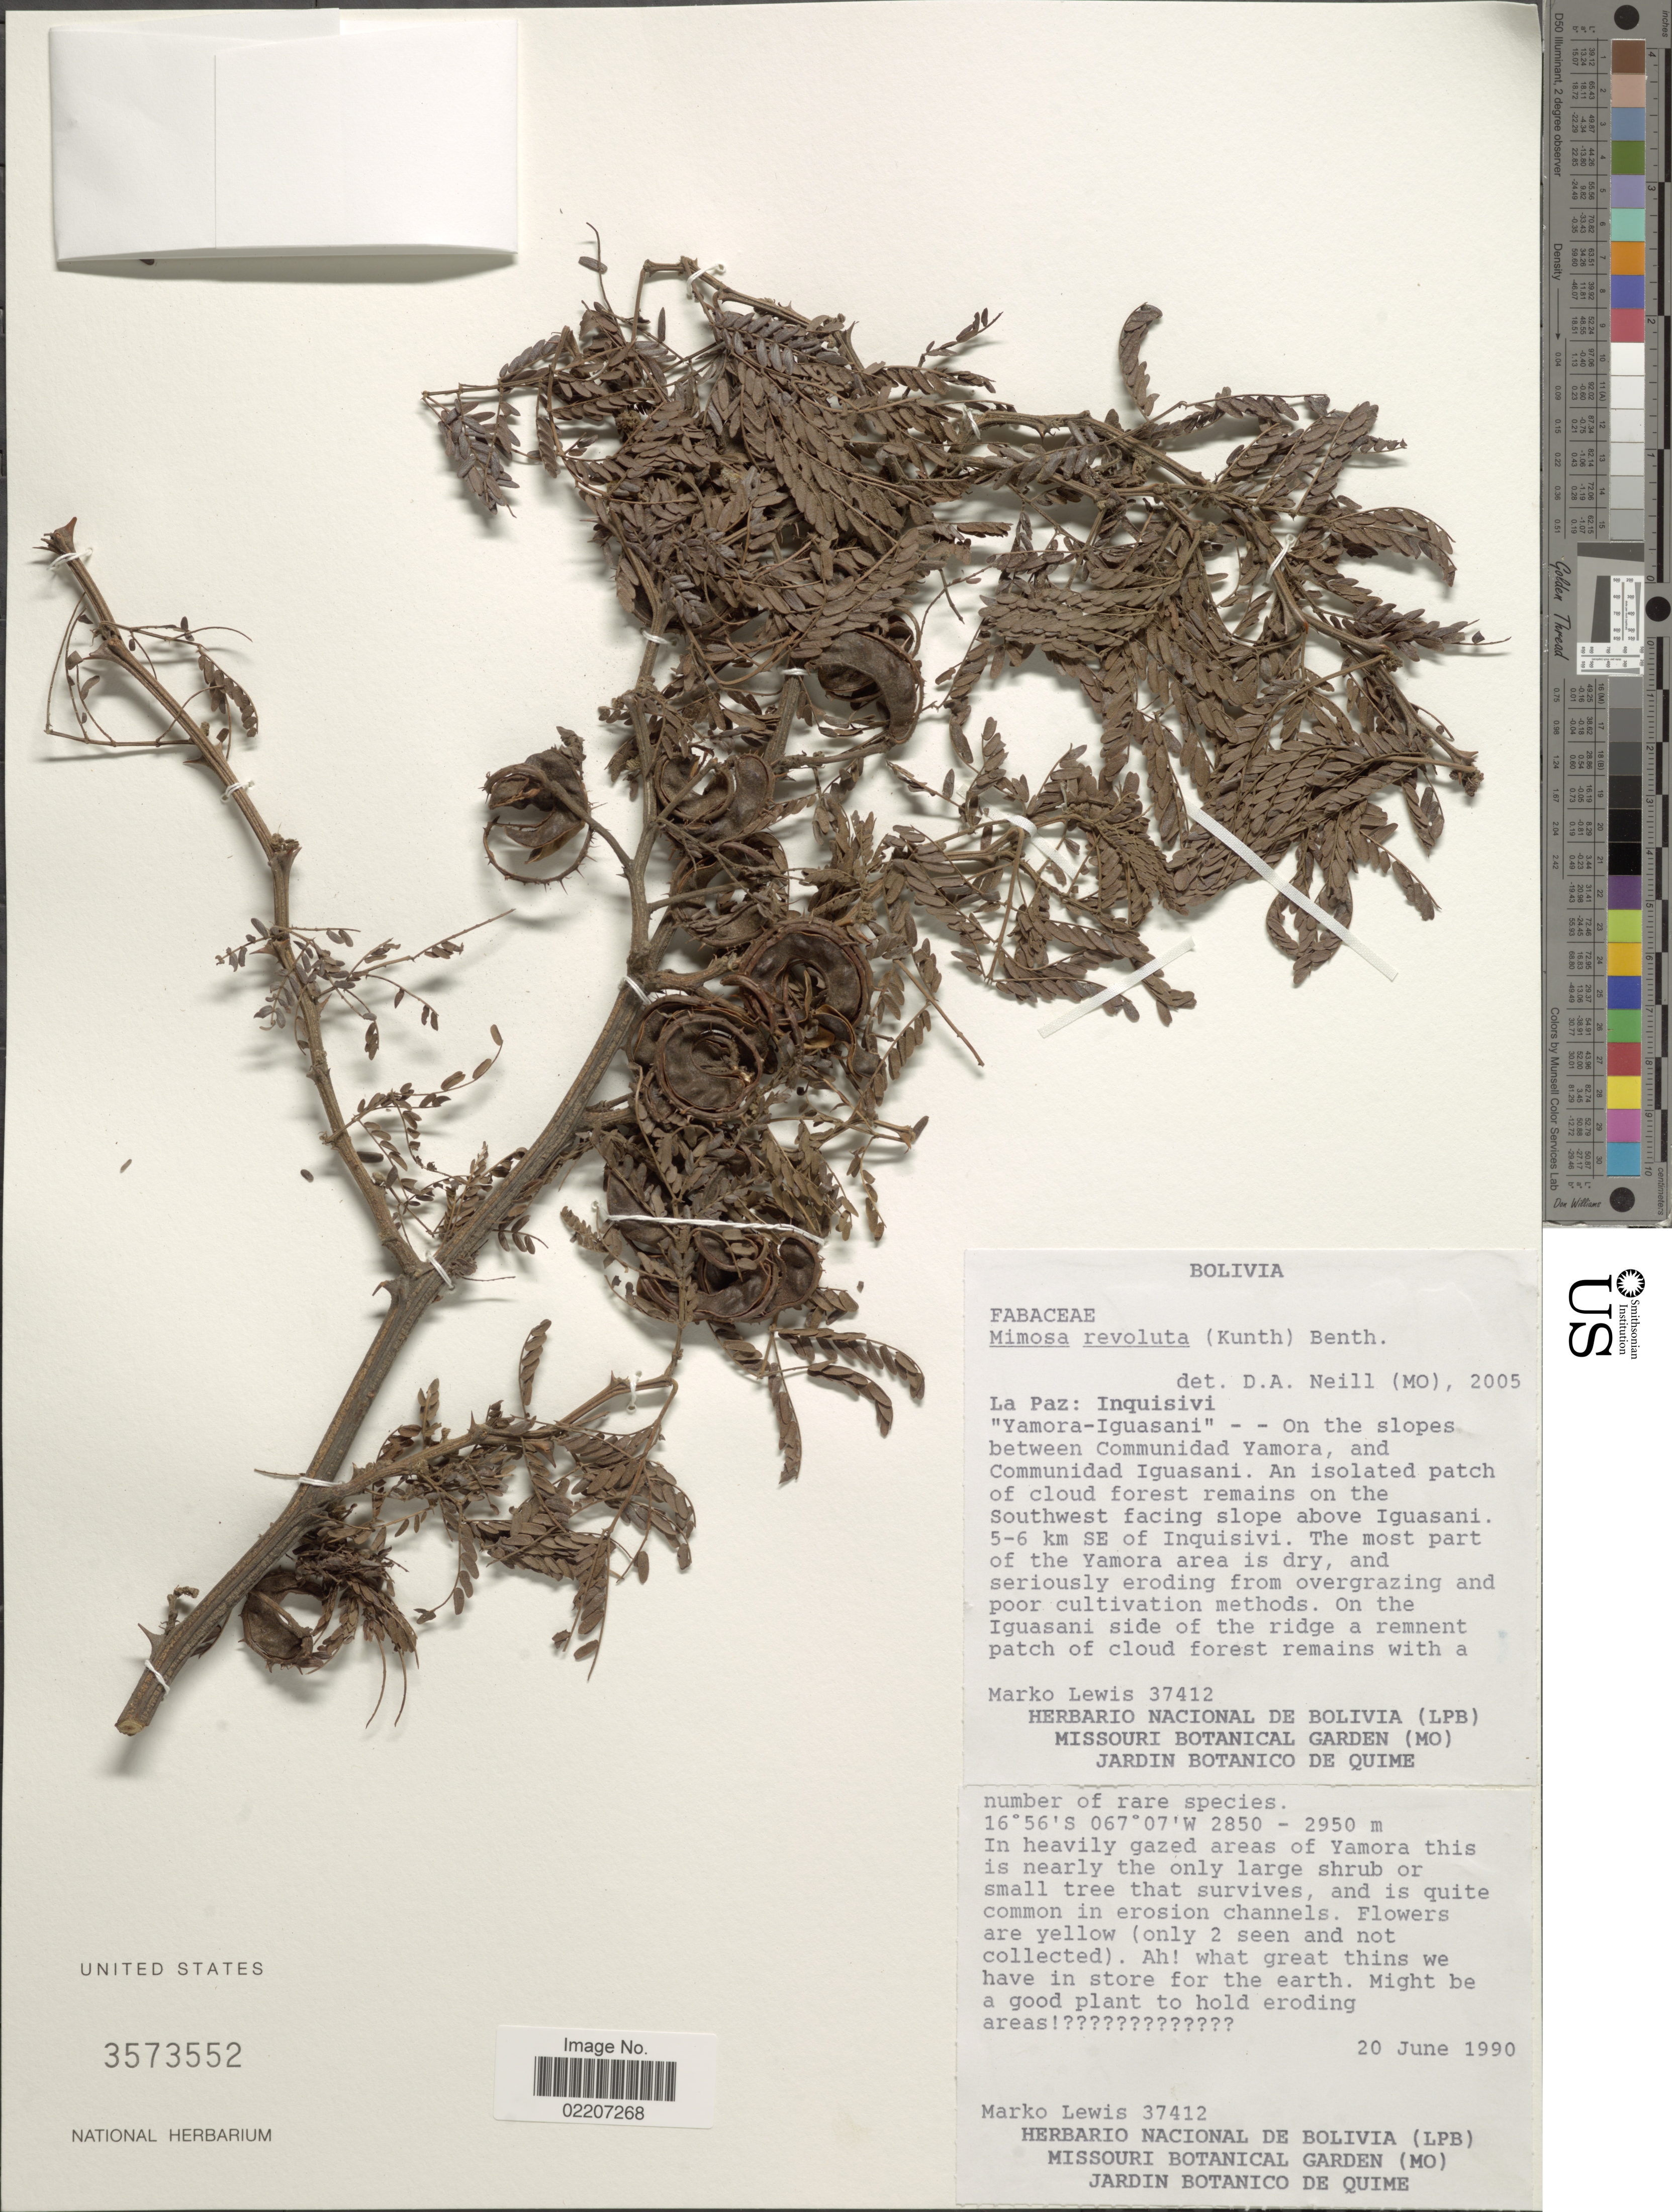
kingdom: Plantae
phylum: Tracheophyta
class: Magnoliopsida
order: Fabales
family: Fabaceae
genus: Mimosa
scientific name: Mimosa revoluta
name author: (Kunth) Benth.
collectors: M. A. Lewis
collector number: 37412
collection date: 1990-06-20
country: Bolivia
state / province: La Paz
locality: La Paz: Inquisivi, Yamora-Iguasani, On the slopes between Communidad Yamora, and Communidad Iguasani, An isolate patch of cloud forest remains on the Southwest facing slope above Iguasani, 5-6 km SE of Inquisivi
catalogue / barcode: US 3573552